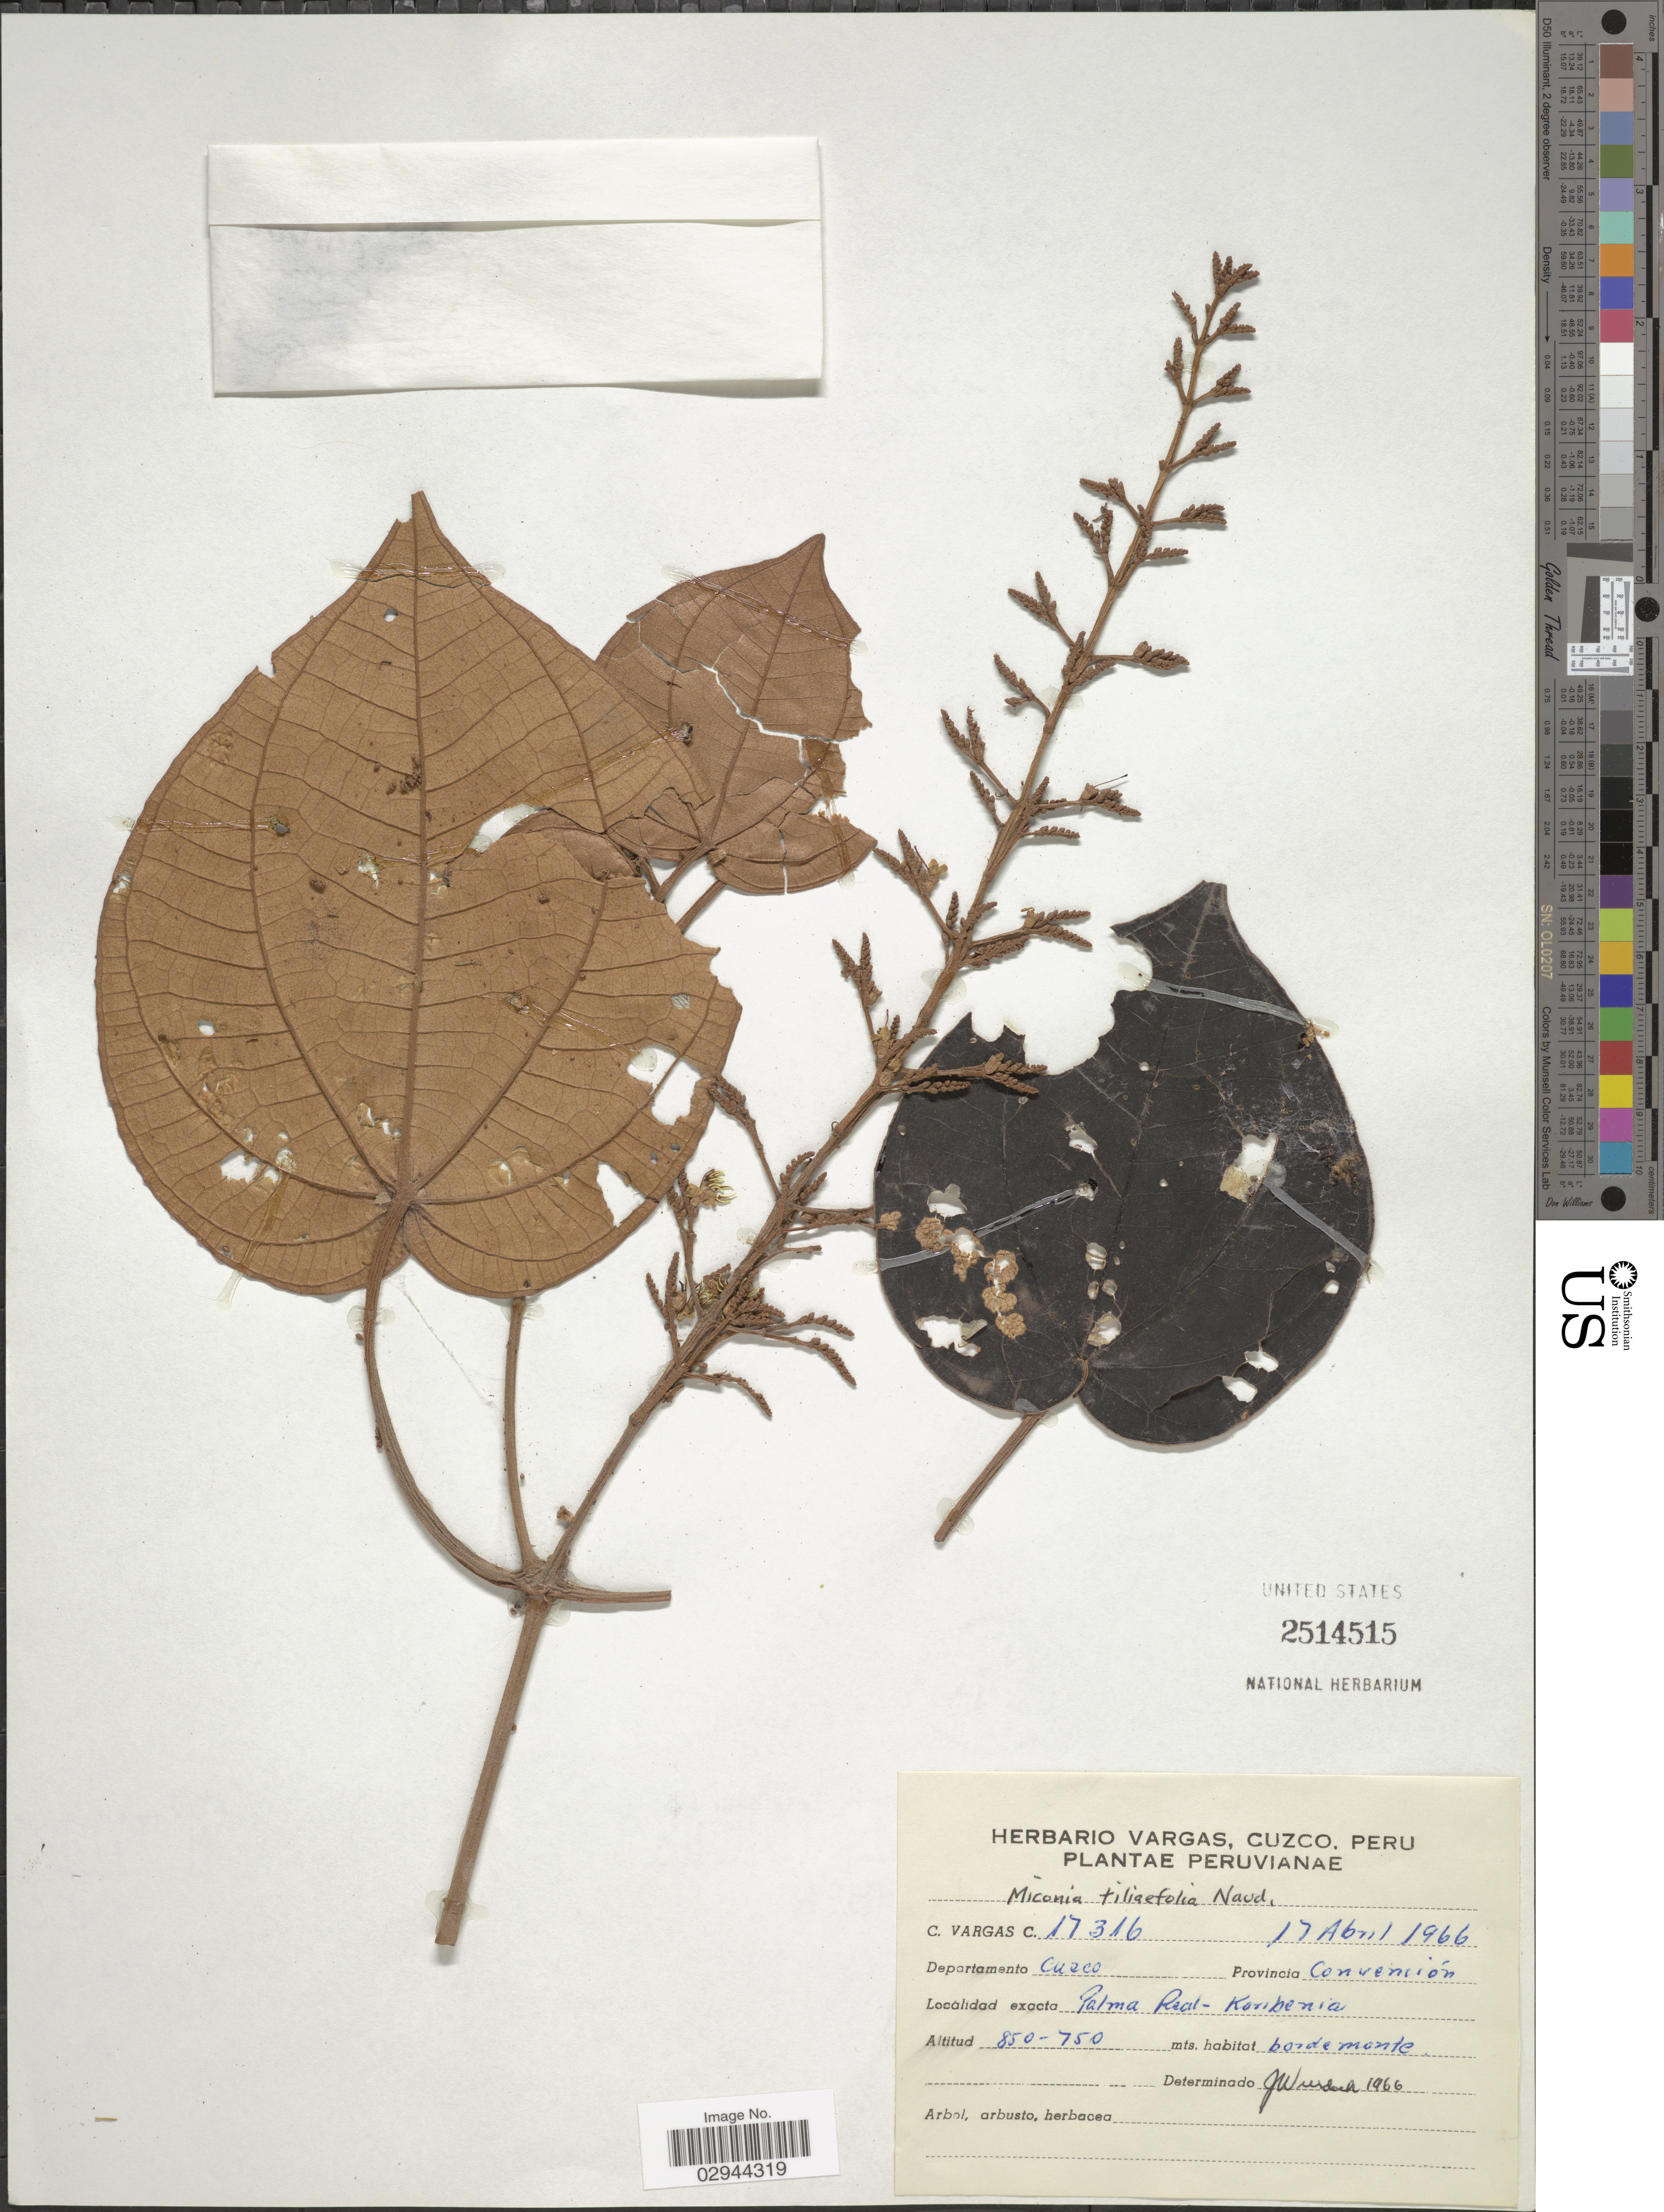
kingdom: Plantae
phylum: Tracheophyta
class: Magnoliopsida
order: Myrtales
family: Melastomataceae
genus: Miconia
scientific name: Miconia tiliifolia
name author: Naudin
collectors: C. Vargas Calderón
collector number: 17316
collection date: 1966-04-17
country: Peru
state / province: Cusco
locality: Departamento Cuzco. Provincia Convención. Palma Real - Koribeni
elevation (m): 750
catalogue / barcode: US 2514515